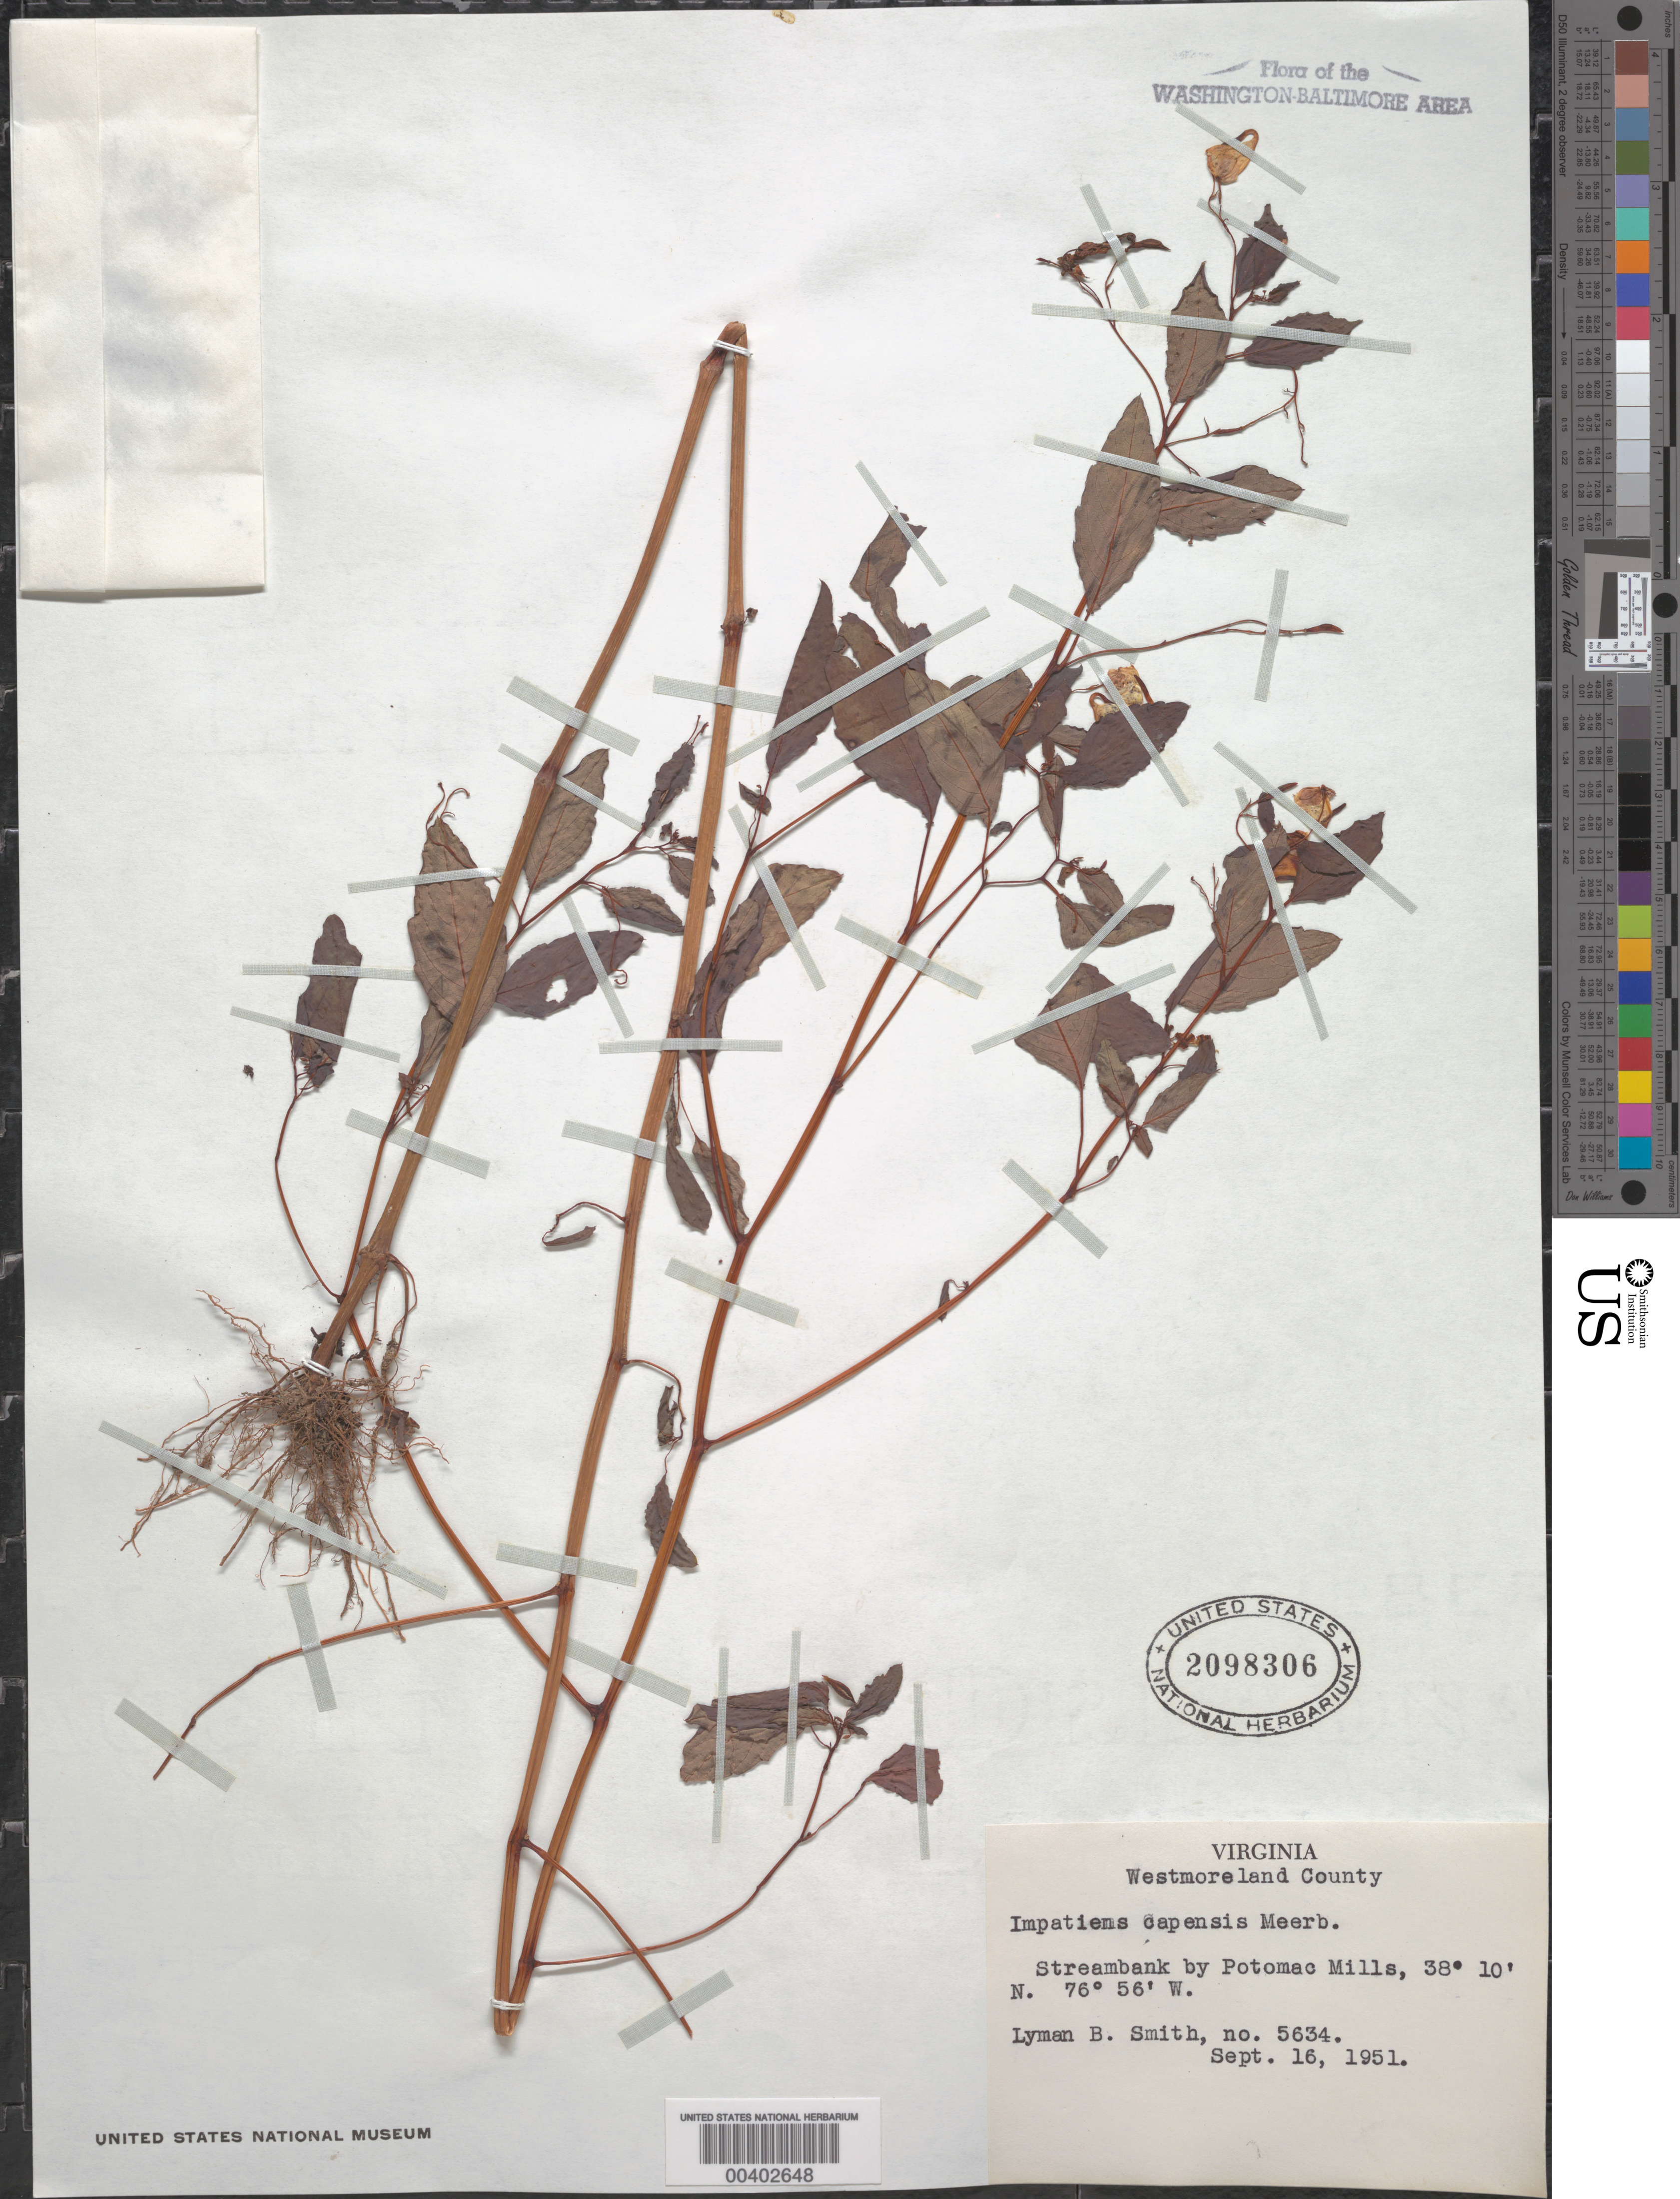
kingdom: Plantae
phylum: Tracheophyta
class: Magnoliopsida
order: Ericales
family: Balsaminaceae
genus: Impatiens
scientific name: Impatiens capensis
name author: Meerb.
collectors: L. Smith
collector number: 5634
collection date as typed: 16 Sep 1951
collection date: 1951-09-16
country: United States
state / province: Virginia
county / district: Westmoreland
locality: Potomac Mills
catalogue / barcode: US 2098306